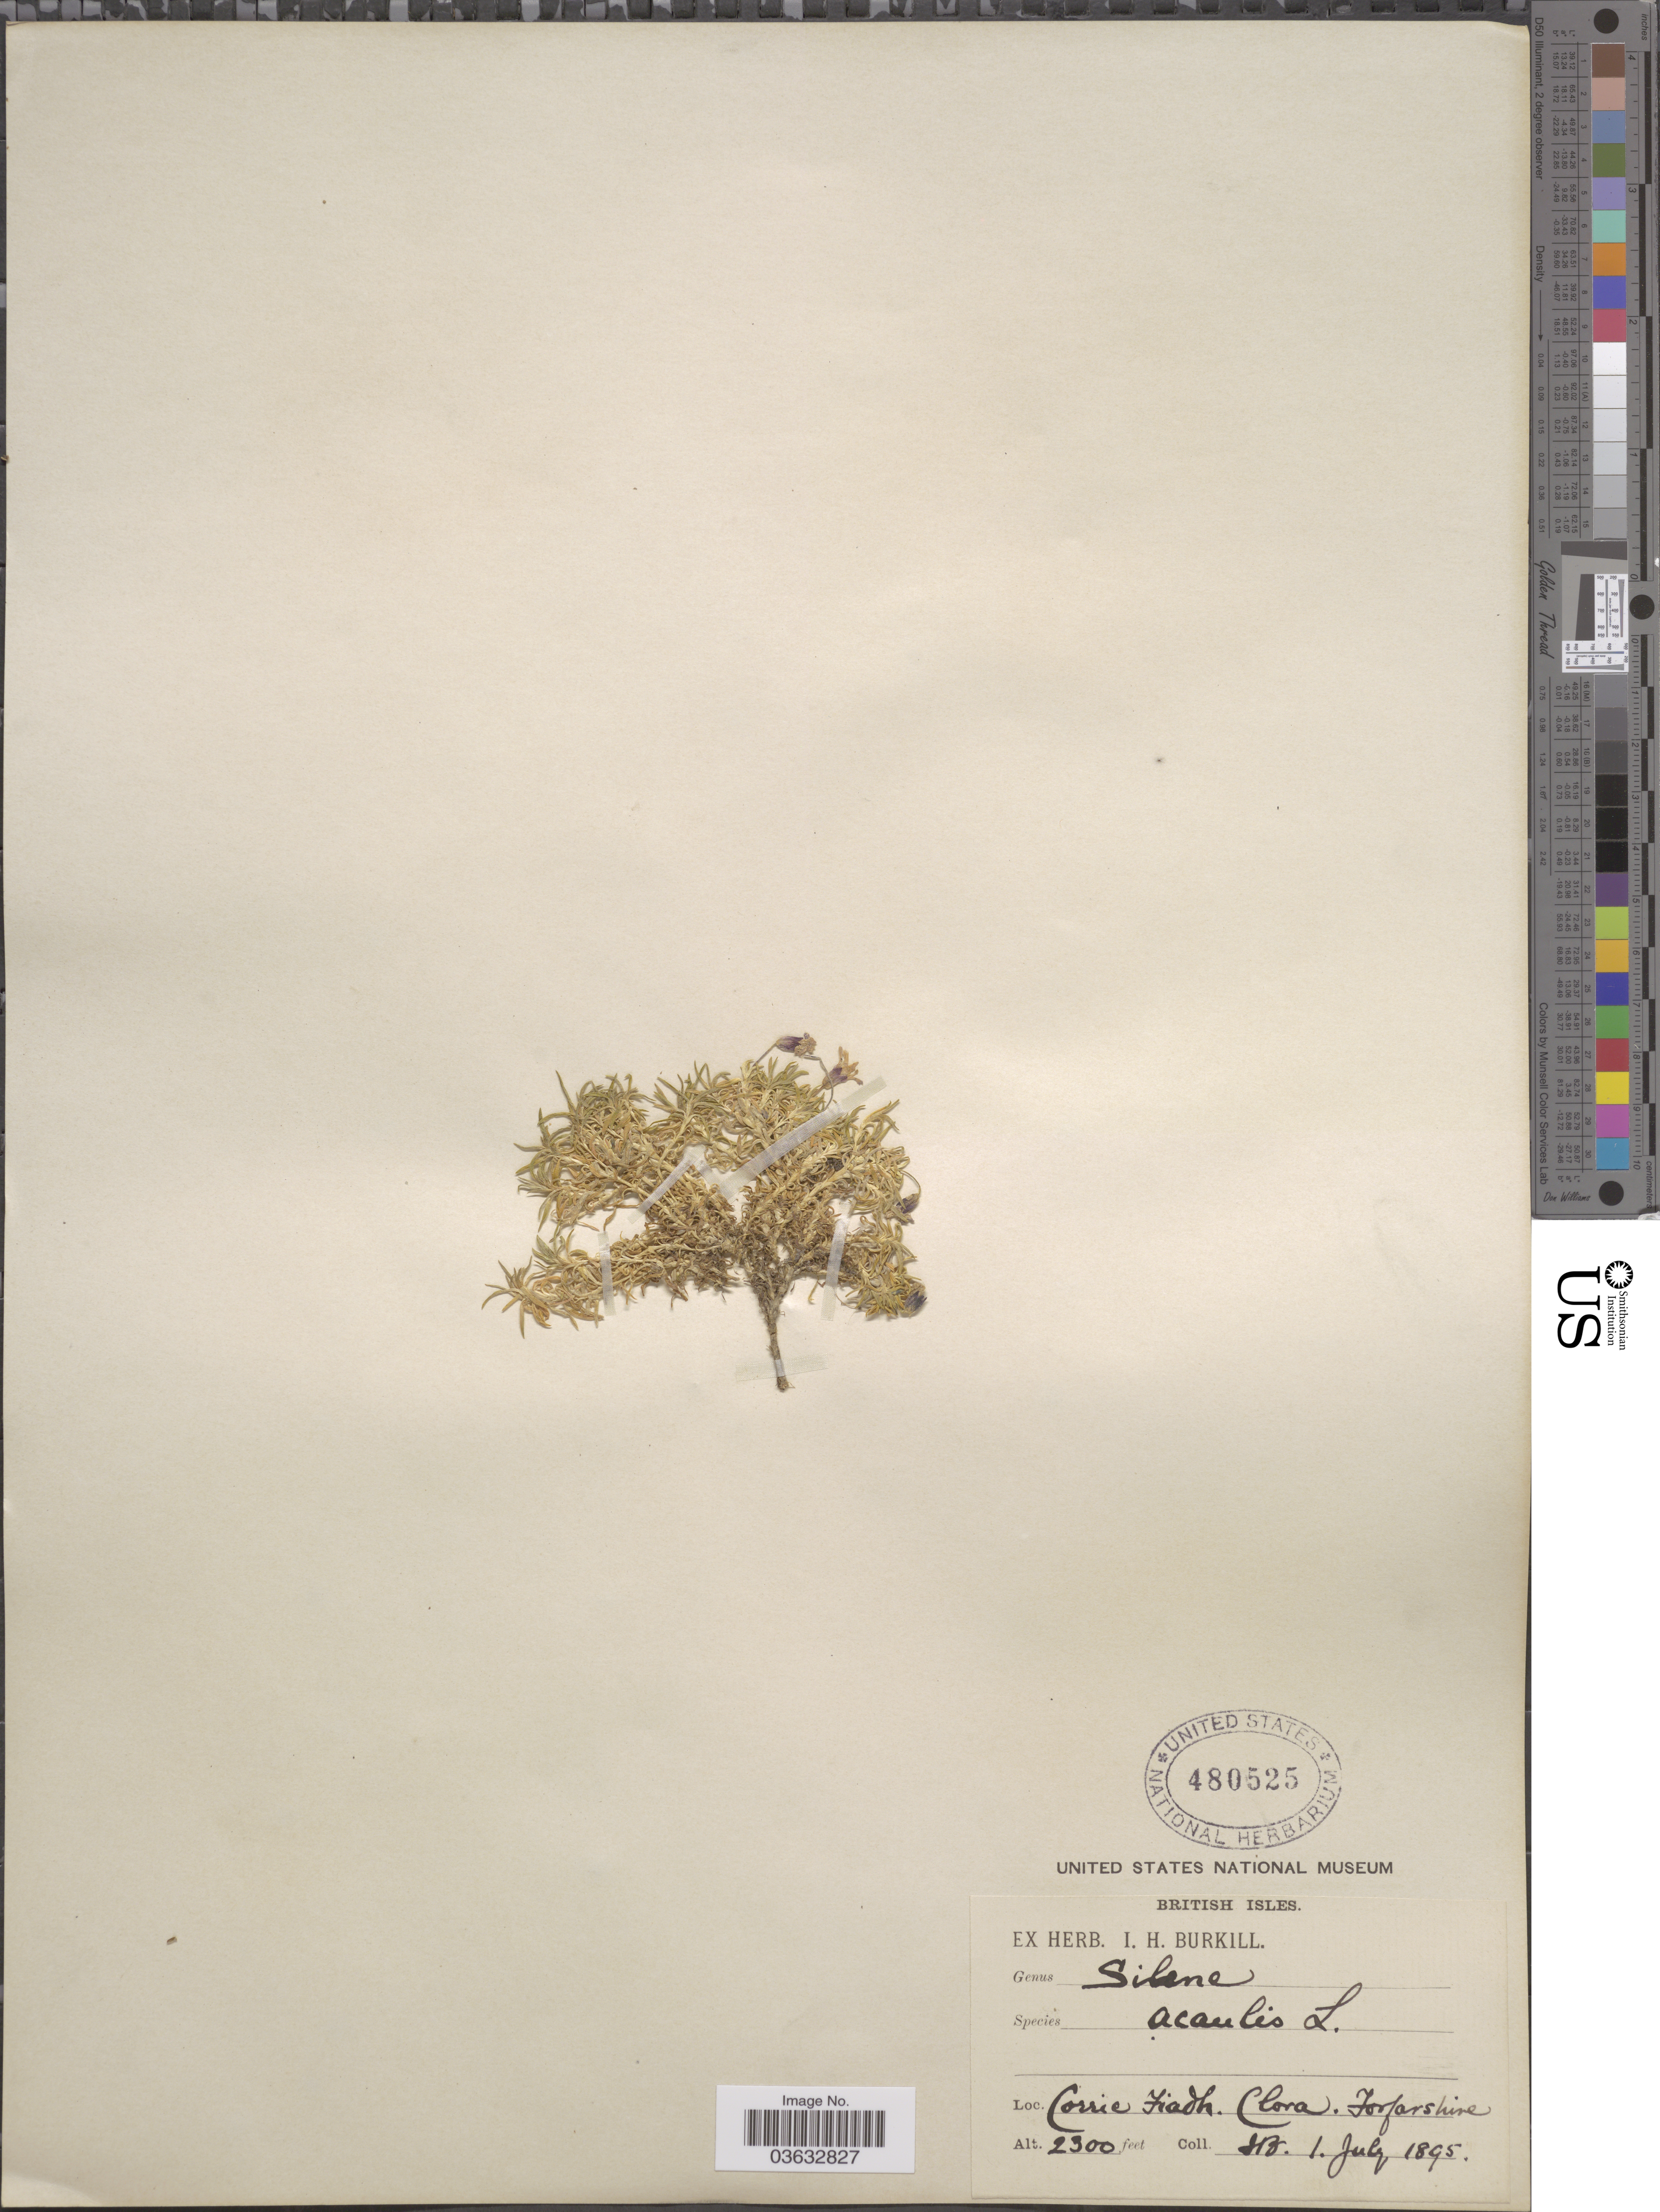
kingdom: Plantae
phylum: Tracheophyta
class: Magnoliopsida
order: Caryophyllales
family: Caryophyllaceae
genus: Silene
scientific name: Silene acaulis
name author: (L.) Jacq.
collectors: I. H. Burkill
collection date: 1895-07-01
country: United Kingdom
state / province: Scotland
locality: Corrie (Glen) Fiadh. Clora. Forfarshire.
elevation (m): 701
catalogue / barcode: US 480525